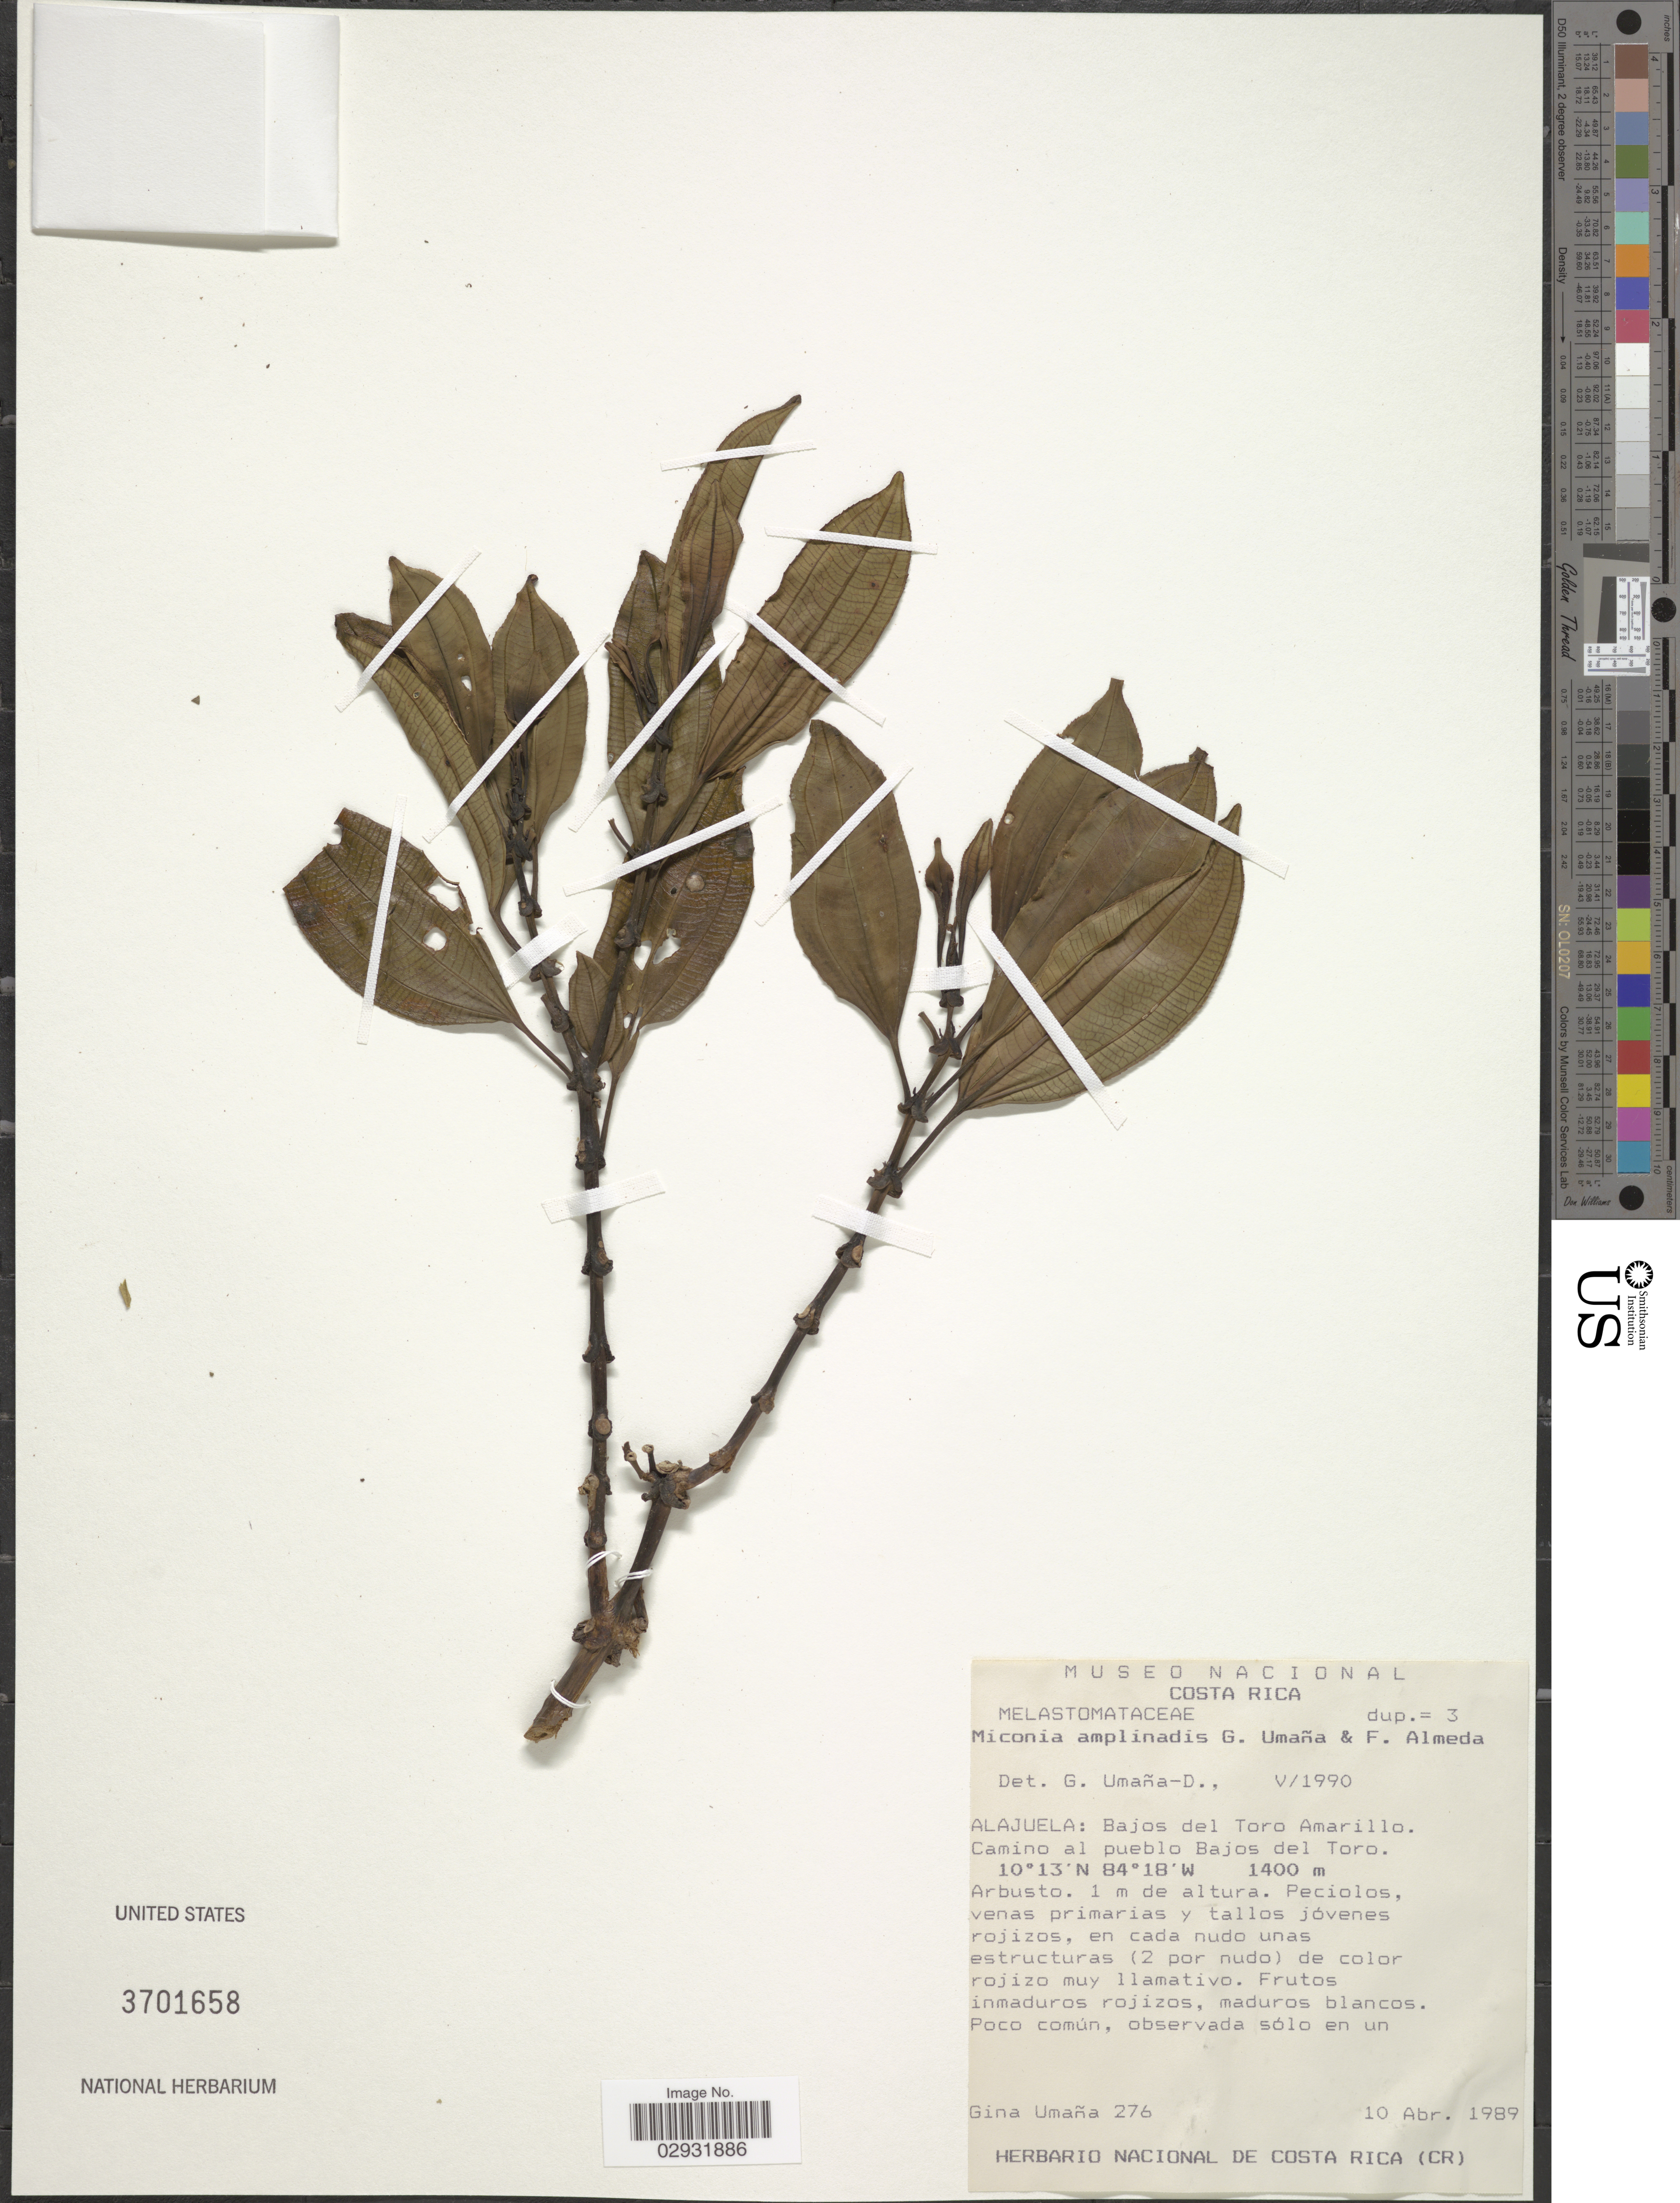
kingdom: Plantae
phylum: Tracheophyta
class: Magnoliopsida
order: Myrtales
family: Melastomataceae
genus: Miconia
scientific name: Miconia amplinodis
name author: Umaña & Almeda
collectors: G. Umana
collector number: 276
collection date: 1989-04-10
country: Costa Rica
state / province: Alajuela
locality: Bajos del Toro Amarillo. Camino al pueblo Bajos del Toro.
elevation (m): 1400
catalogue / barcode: US 3701658